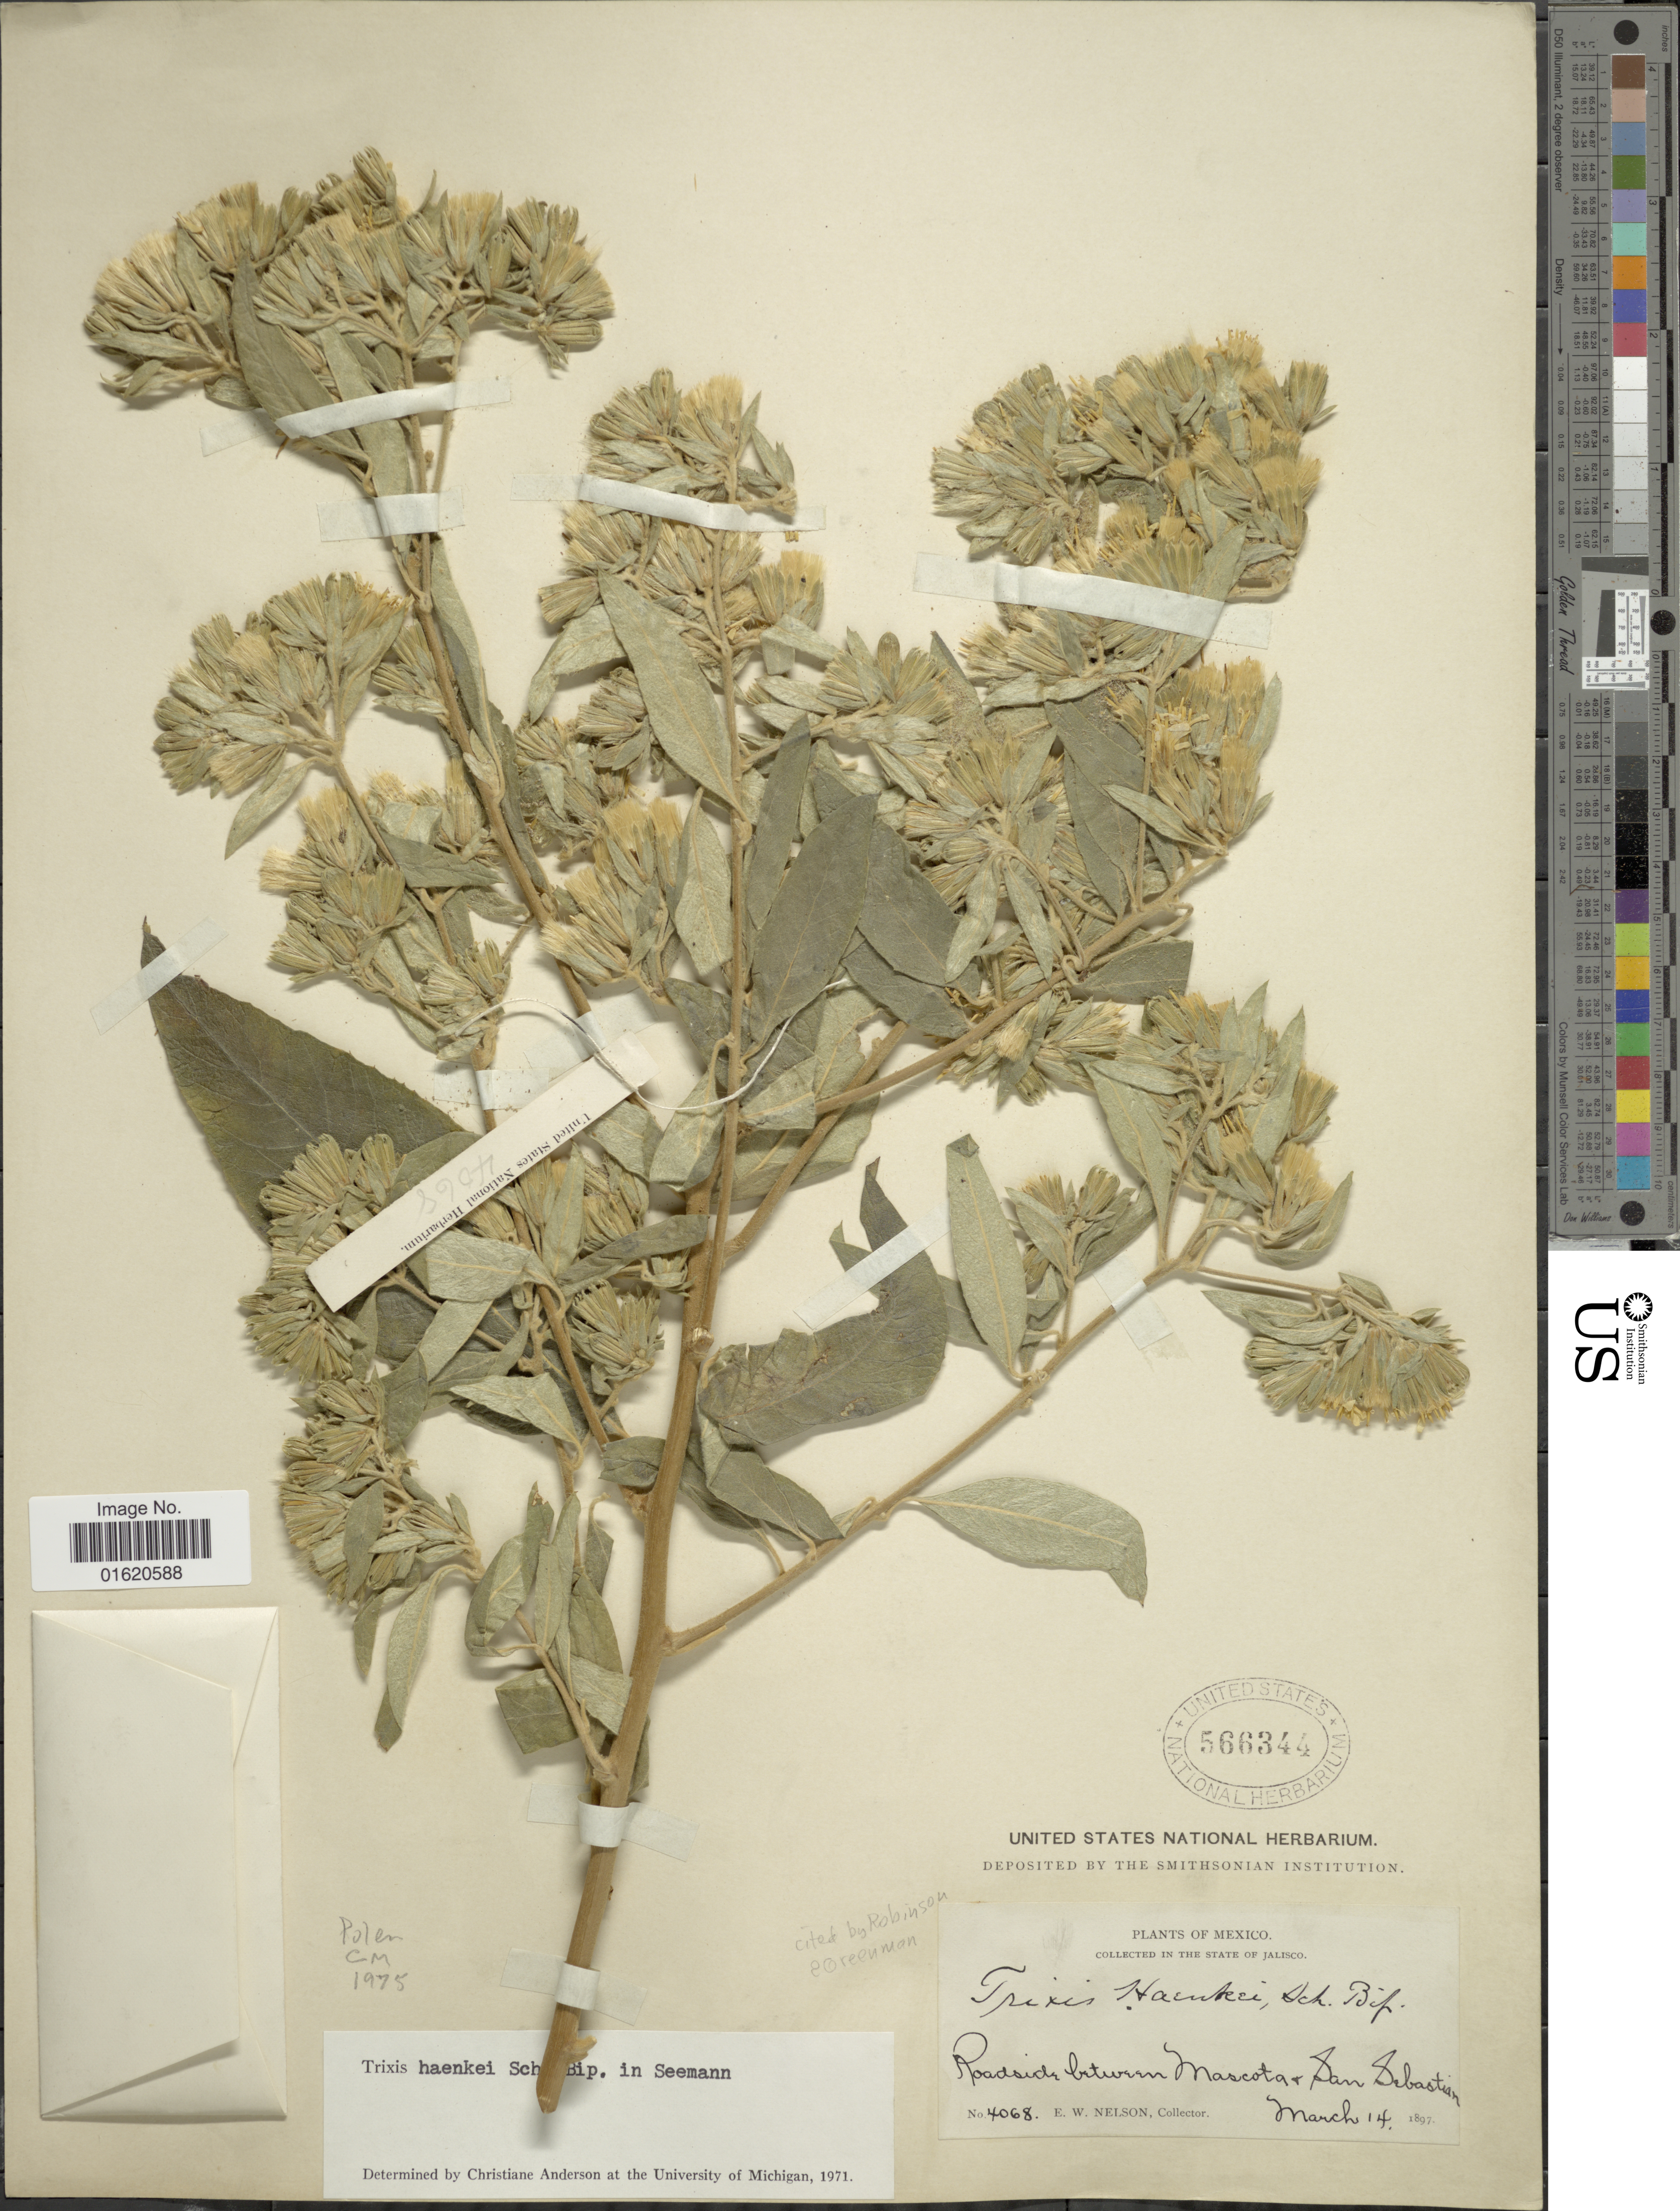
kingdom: Plantae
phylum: Tracheophyta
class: Magnoliopsida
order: Asterales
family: Asteraceae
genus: Trixis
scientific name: Trixis haenkei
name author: Sch. Bip.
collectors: E. W. Nelson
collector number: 4068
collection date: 1897-03-14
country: Mexico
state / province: Jalisco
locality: Roadside between Mascota & San Sebastian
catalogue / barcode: US 566344